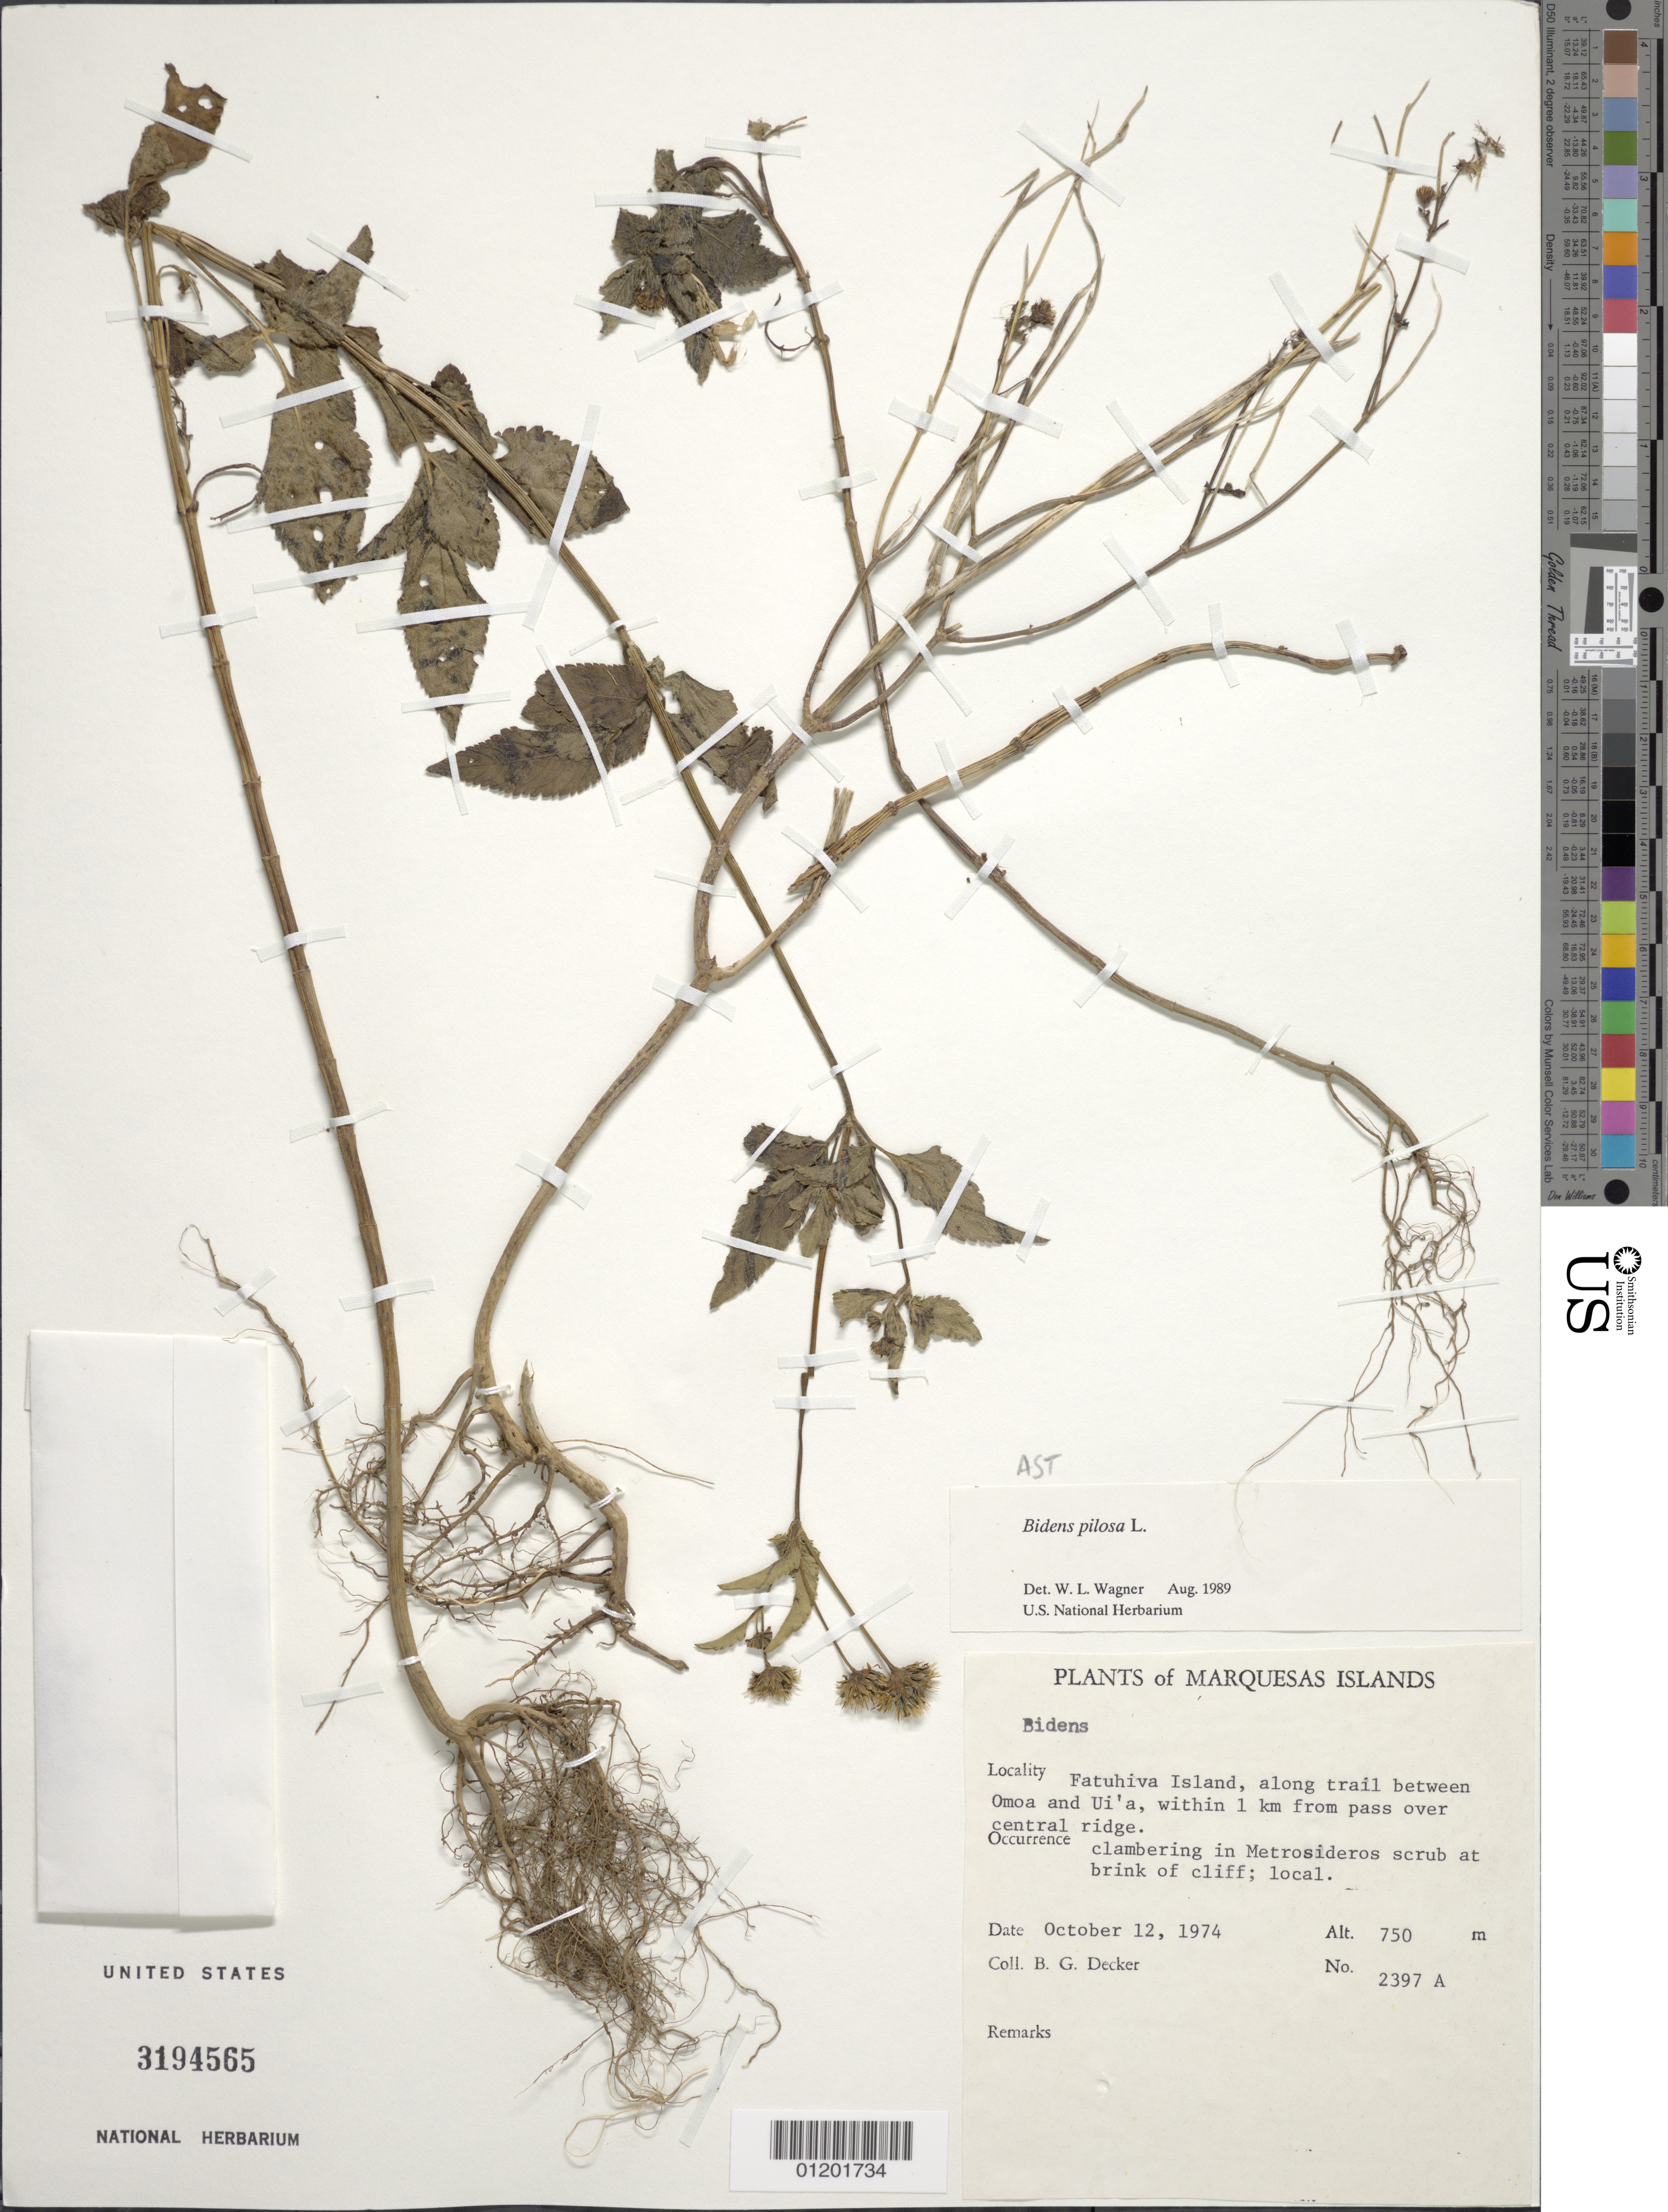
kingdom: Plantae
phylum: Tracheophyta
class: Magnoliopsida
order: Asterales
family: Asteraceae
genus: Bidens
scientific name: Bidens pilosa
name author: L.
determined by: Wagner, W. L., (BOT), Smithsonian Institution - National Museum of Natural History (UNITED STATES)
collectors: B. G. Decker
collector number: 2397A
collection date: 1974-10-12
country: French Polynesia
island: Fatu Hiva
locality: along trail between 'Omo'a and Ui'a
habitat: Clambering in Metrosideros scrub at brink of cliff; local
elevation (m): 750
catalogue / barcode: US 3194565